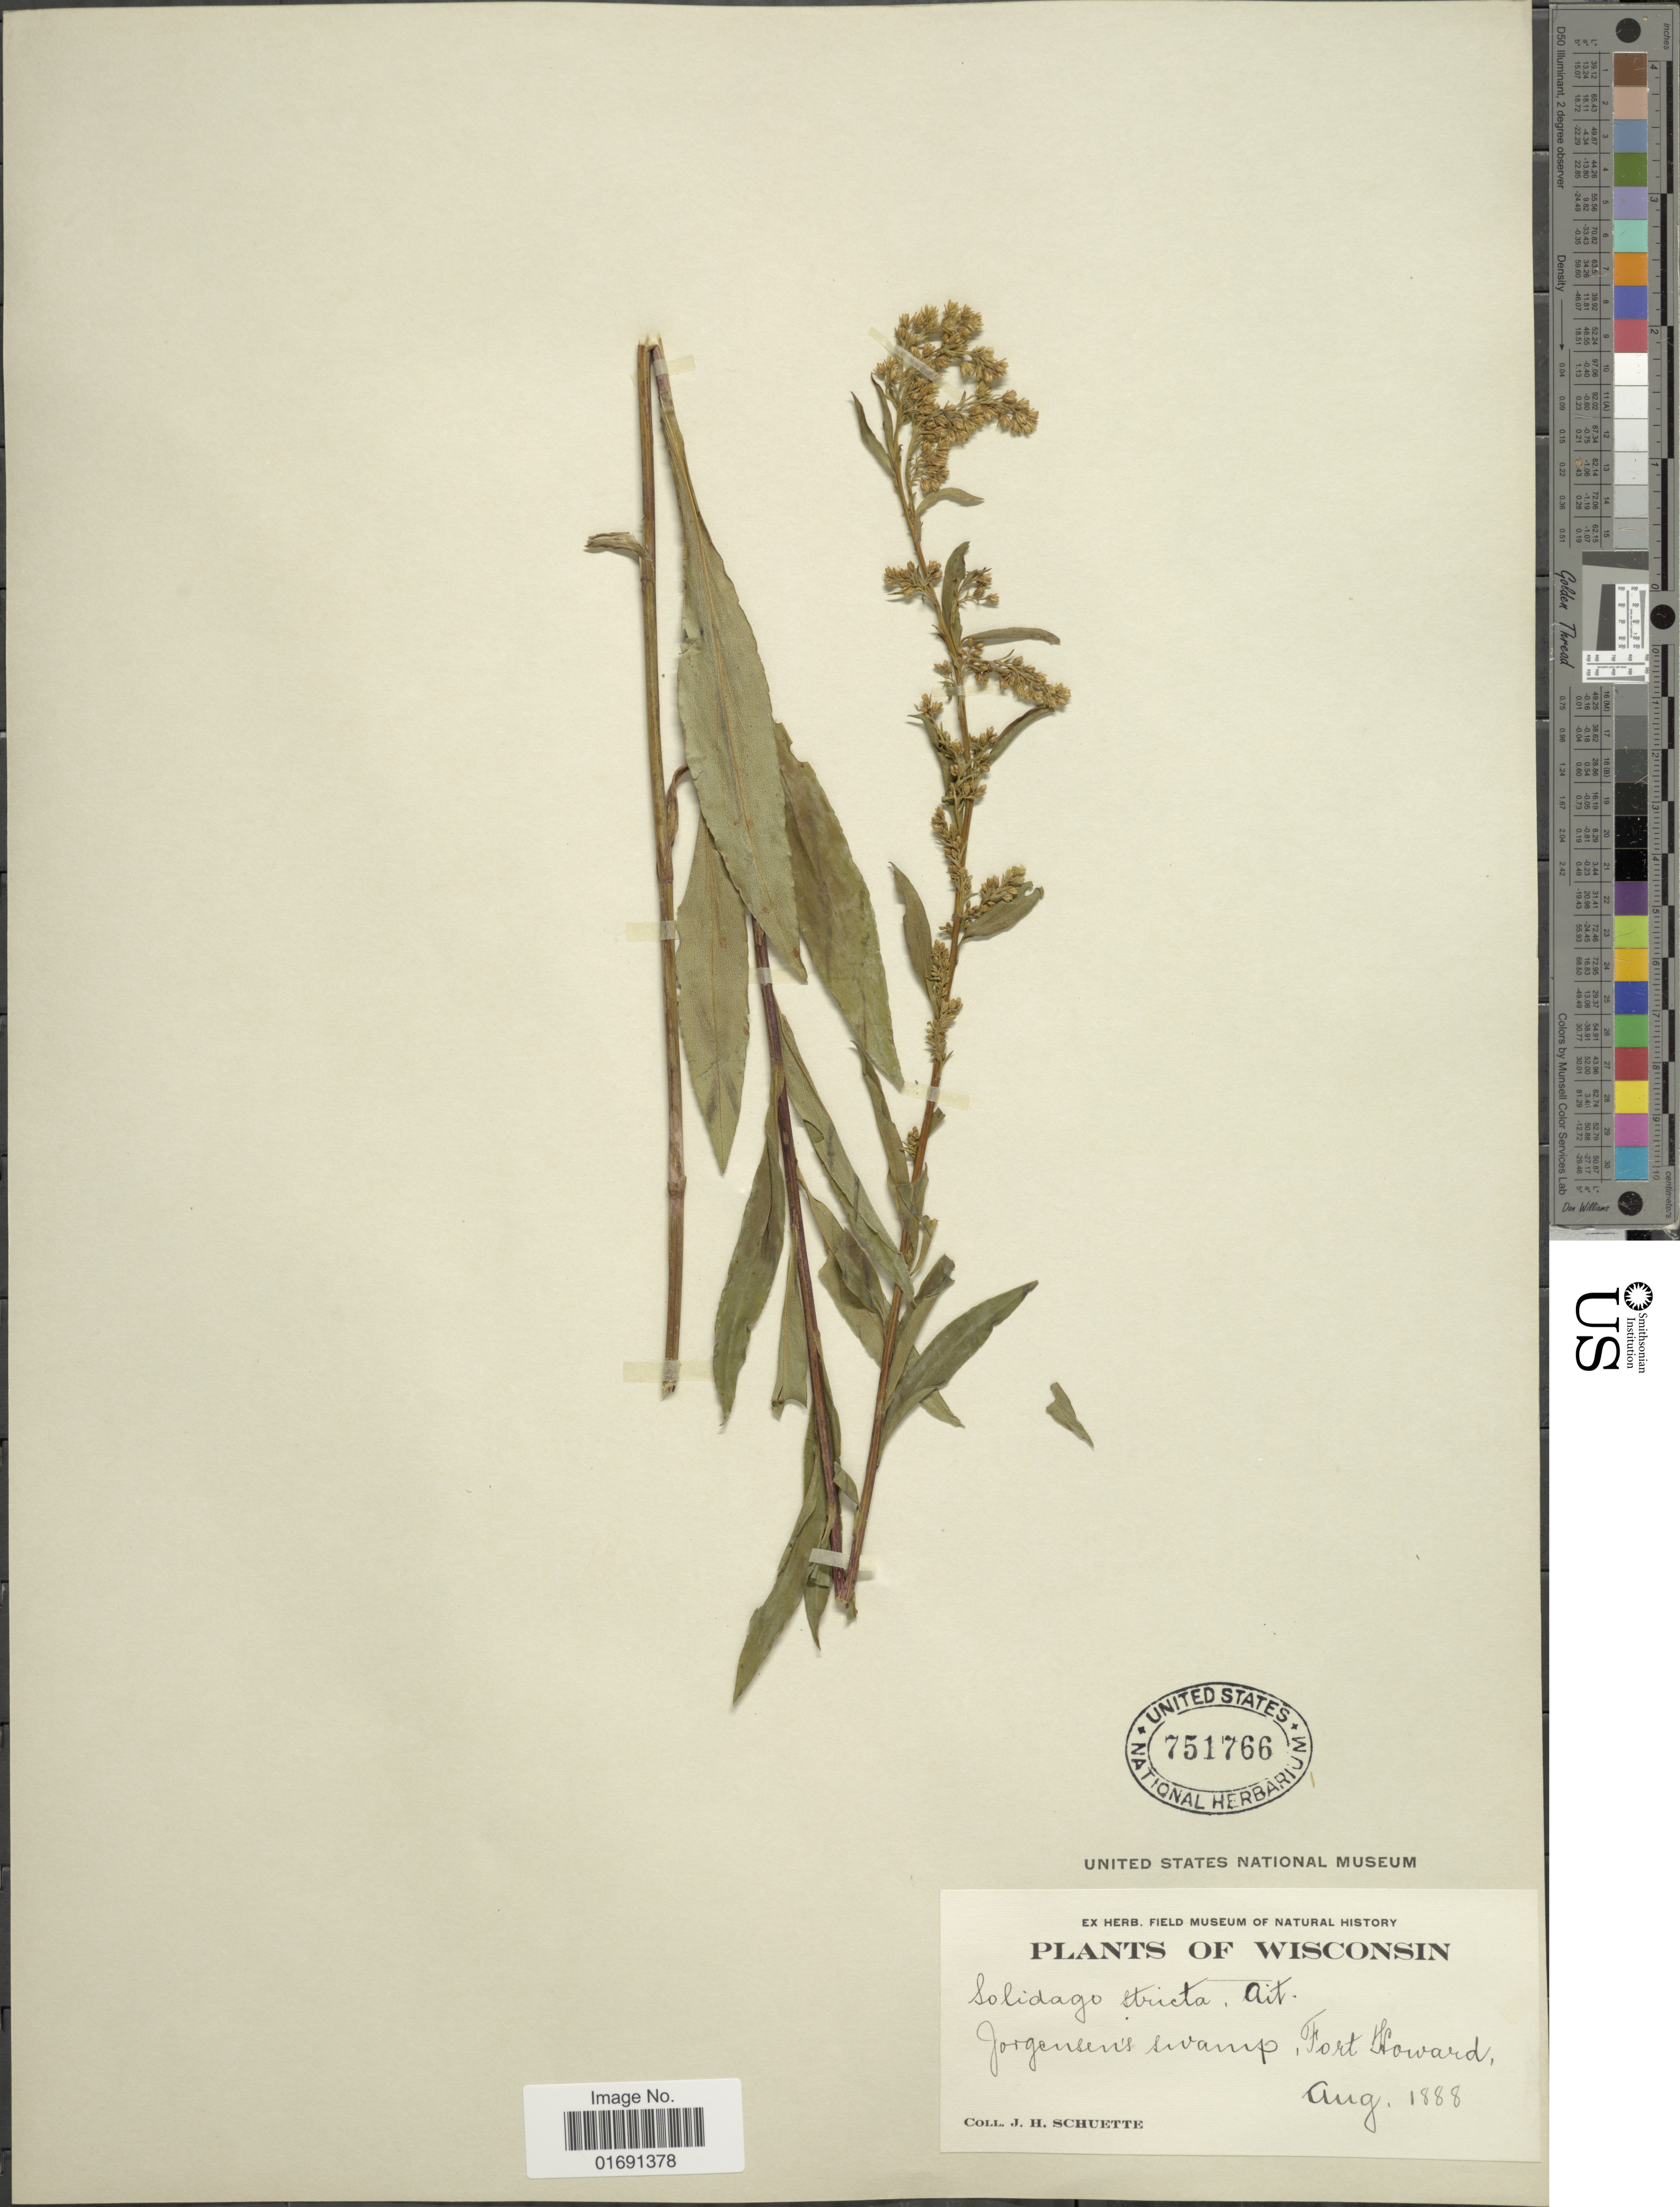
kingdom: Plantae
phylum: Tracheophyta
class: Magnoliopsida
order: Asterales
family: Asteraceae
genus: Solidago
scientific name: Solidago uniligulata var. neglecta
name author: Fernald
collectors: J. H. Schuette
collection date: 1888-08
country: United States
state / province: Wisconsin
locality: Jorgensen's Swamp, Fort Howard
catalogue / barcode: US 751766